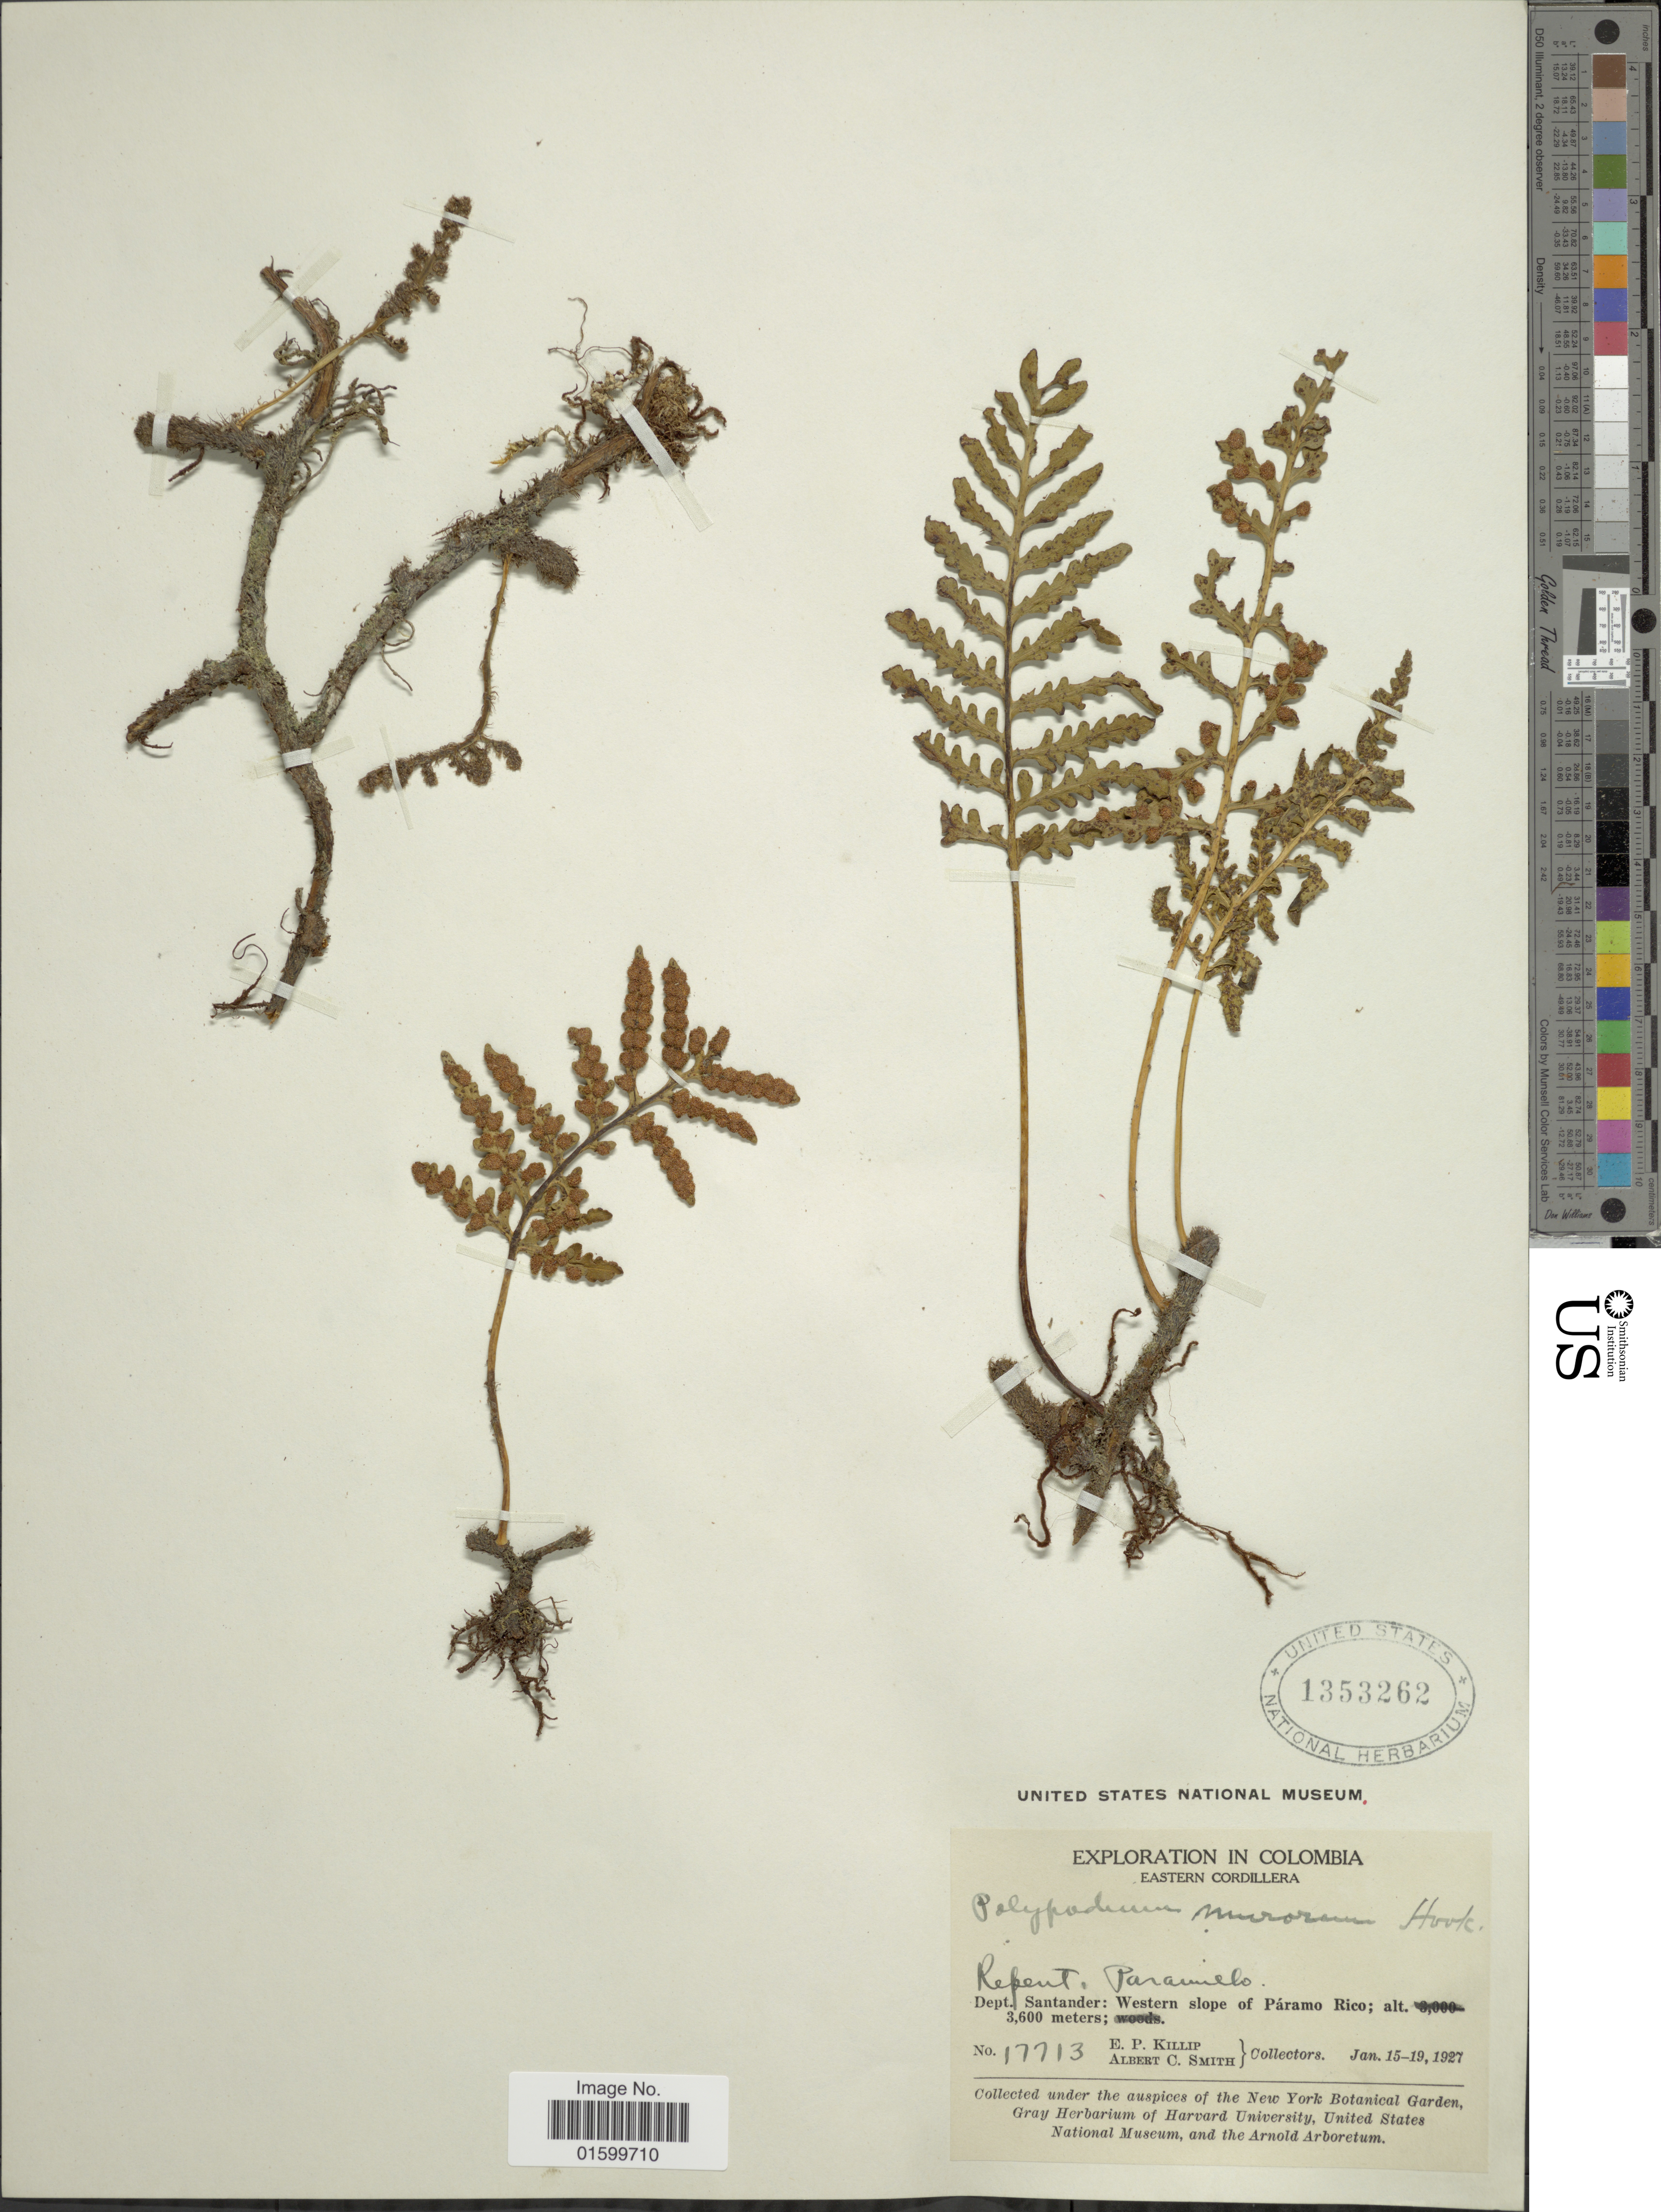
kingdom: Plantae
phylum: Tracheophyta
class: Polypodiopsida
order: Polypodiales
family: Polypodiaceae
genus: Pleopeltis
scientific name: Pleopeltis murorum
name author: (Hook.) A.R. Sm. & Tejero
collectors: E. P. Killip & A. C. Smith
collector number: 17713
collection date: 1927-01-15/1927-01-19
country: Colombia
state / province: Santander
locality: Eastern Cordillera, Dept. Santander, western slope of Paramo Rico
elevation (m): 3600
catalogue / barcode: US 1353262